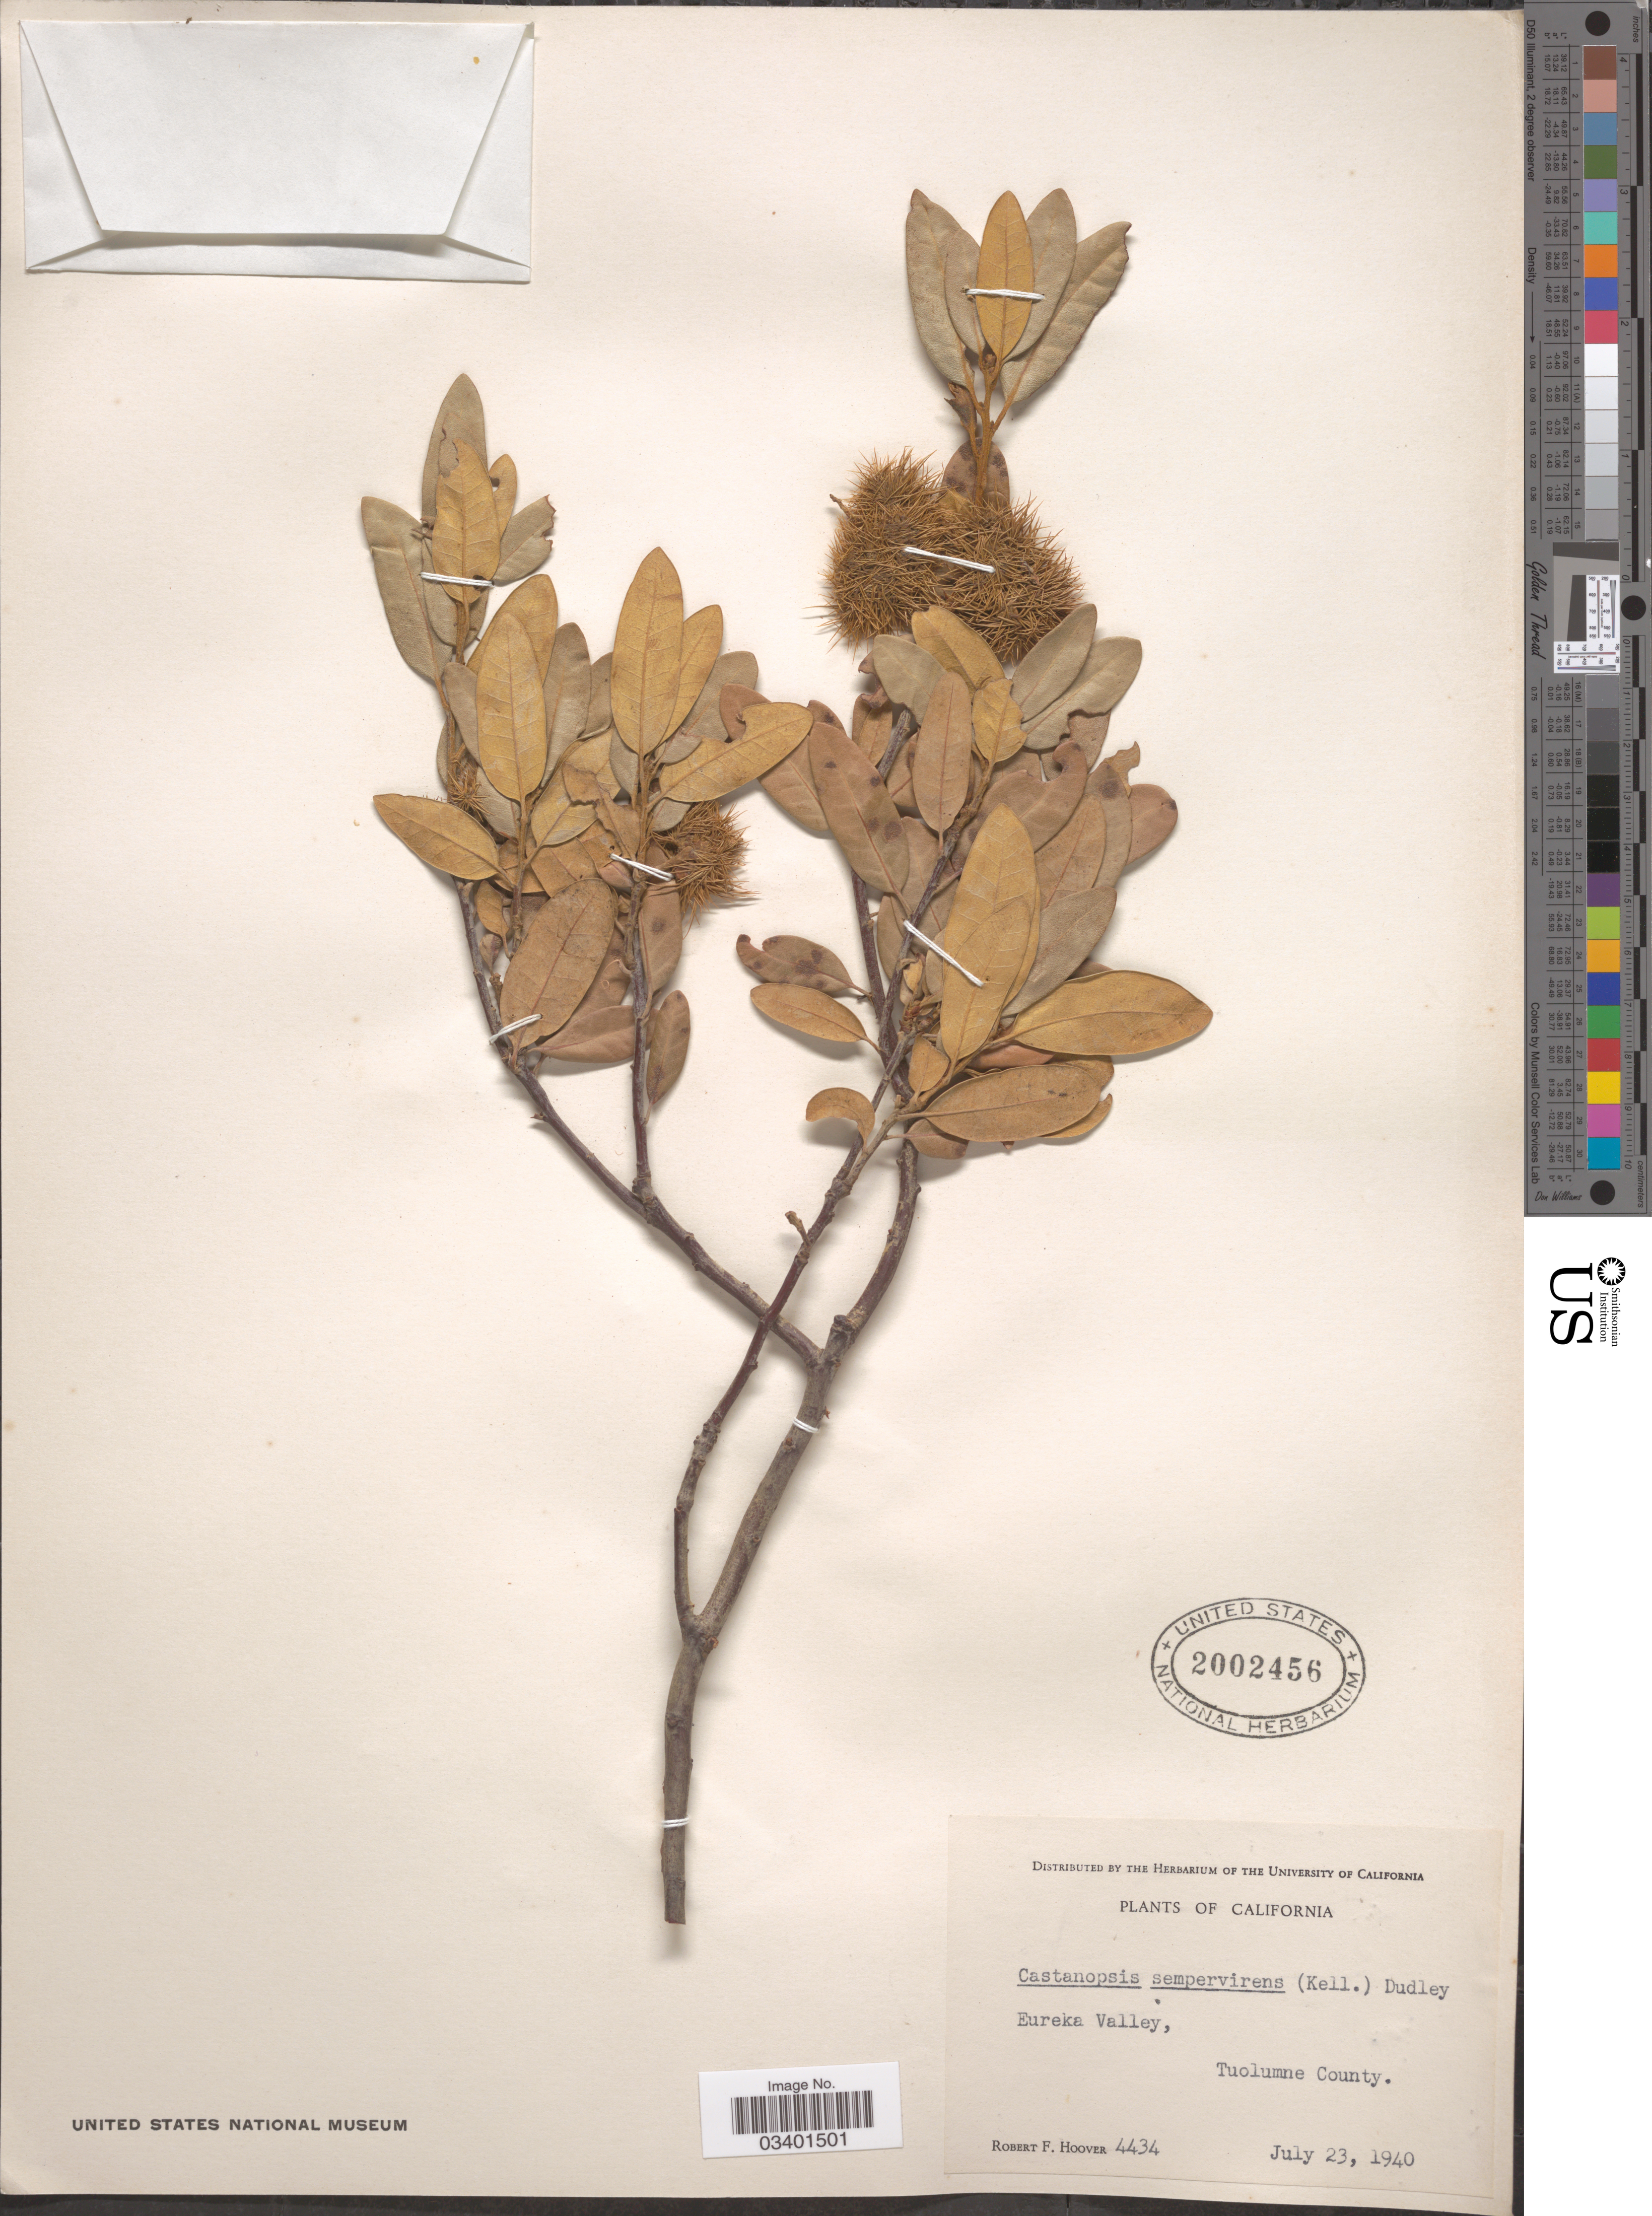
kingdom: Plantae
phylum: Tracheophyta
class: Magnoliopsida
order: Fagales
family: Fagaceae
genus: Chrysolepis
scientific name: Chrysolepis sempervirens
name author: (Kellogg) Hjelmq.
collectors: R. F. Hoover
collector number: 4434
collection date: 1940-07-23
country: United States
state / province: California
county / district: Tuolumne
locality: Eureka Valley, Tuolumne County.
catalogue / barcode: US 2002456